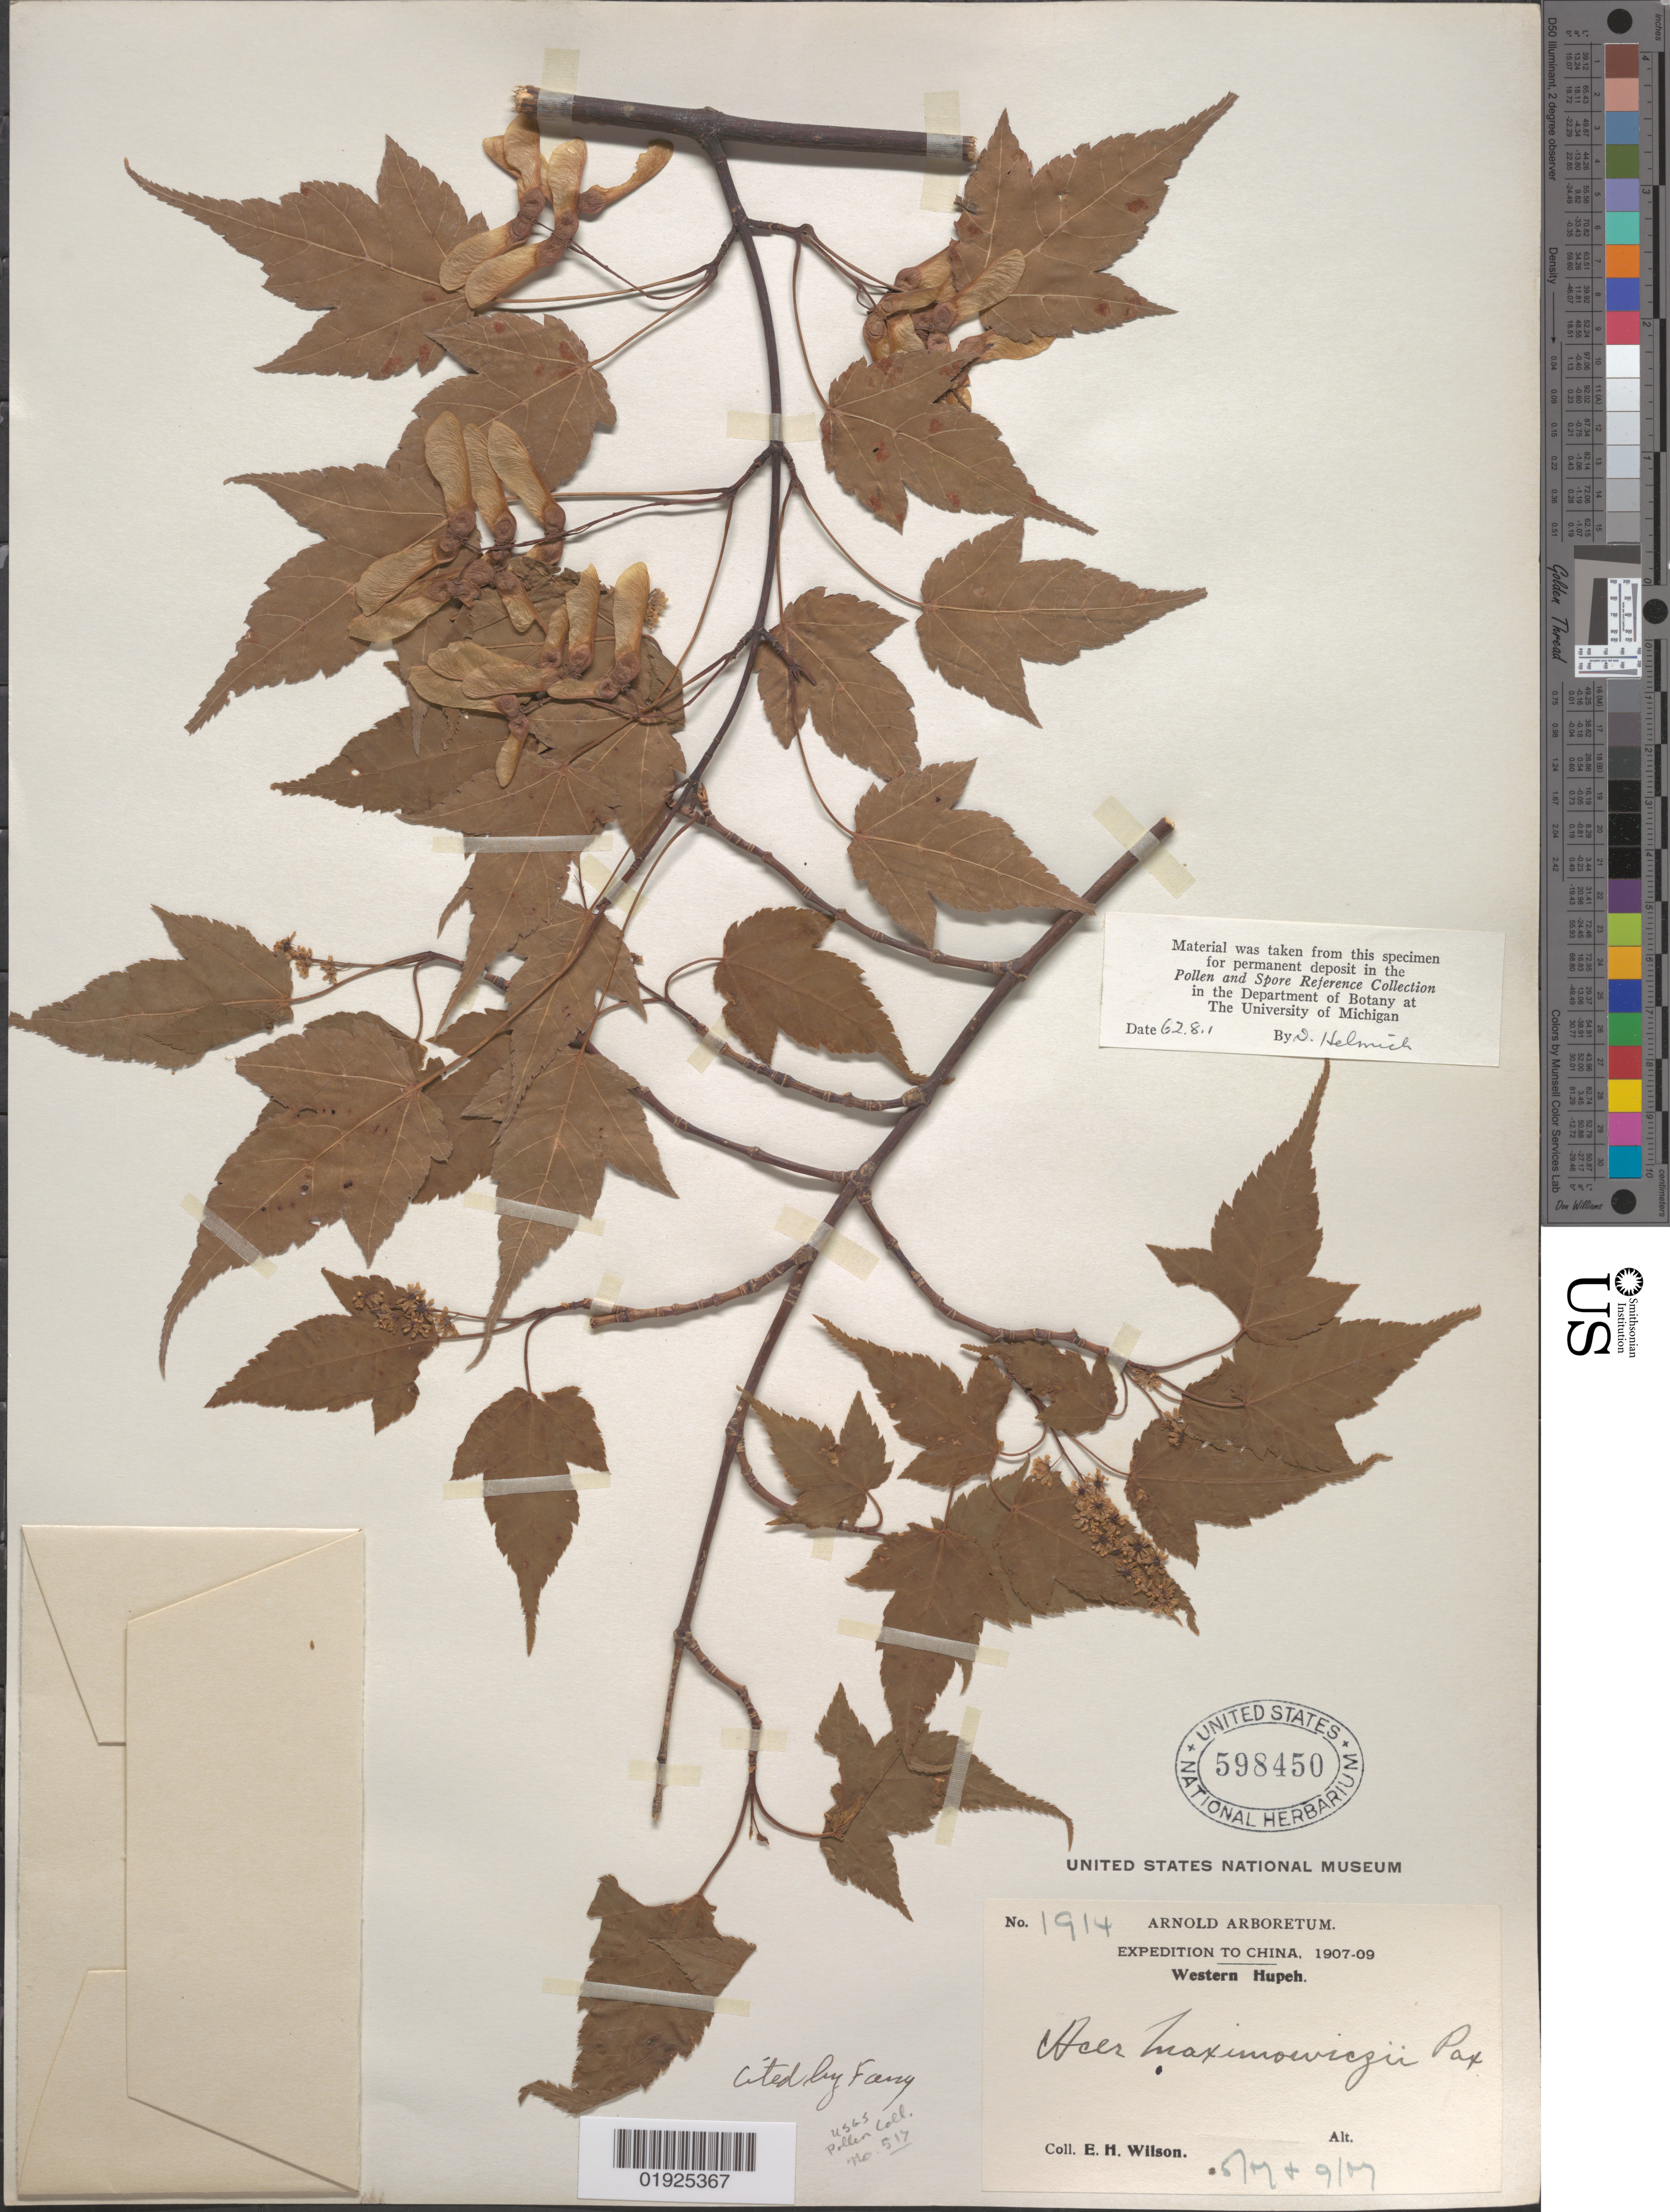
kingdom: Plantae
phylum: Tracheophyta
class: Magnoliopsida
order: Sapindales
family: Sapindaceae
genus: Acer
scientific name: Acer pectinatum subsp. maximowiczii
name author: (Pax) A.E. Murray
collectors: E. H. Wilson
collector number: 1914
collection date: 1907-05,1907-09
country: China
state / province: Hubei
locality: Western Hupeh [Hubei]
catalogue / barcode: US 598450